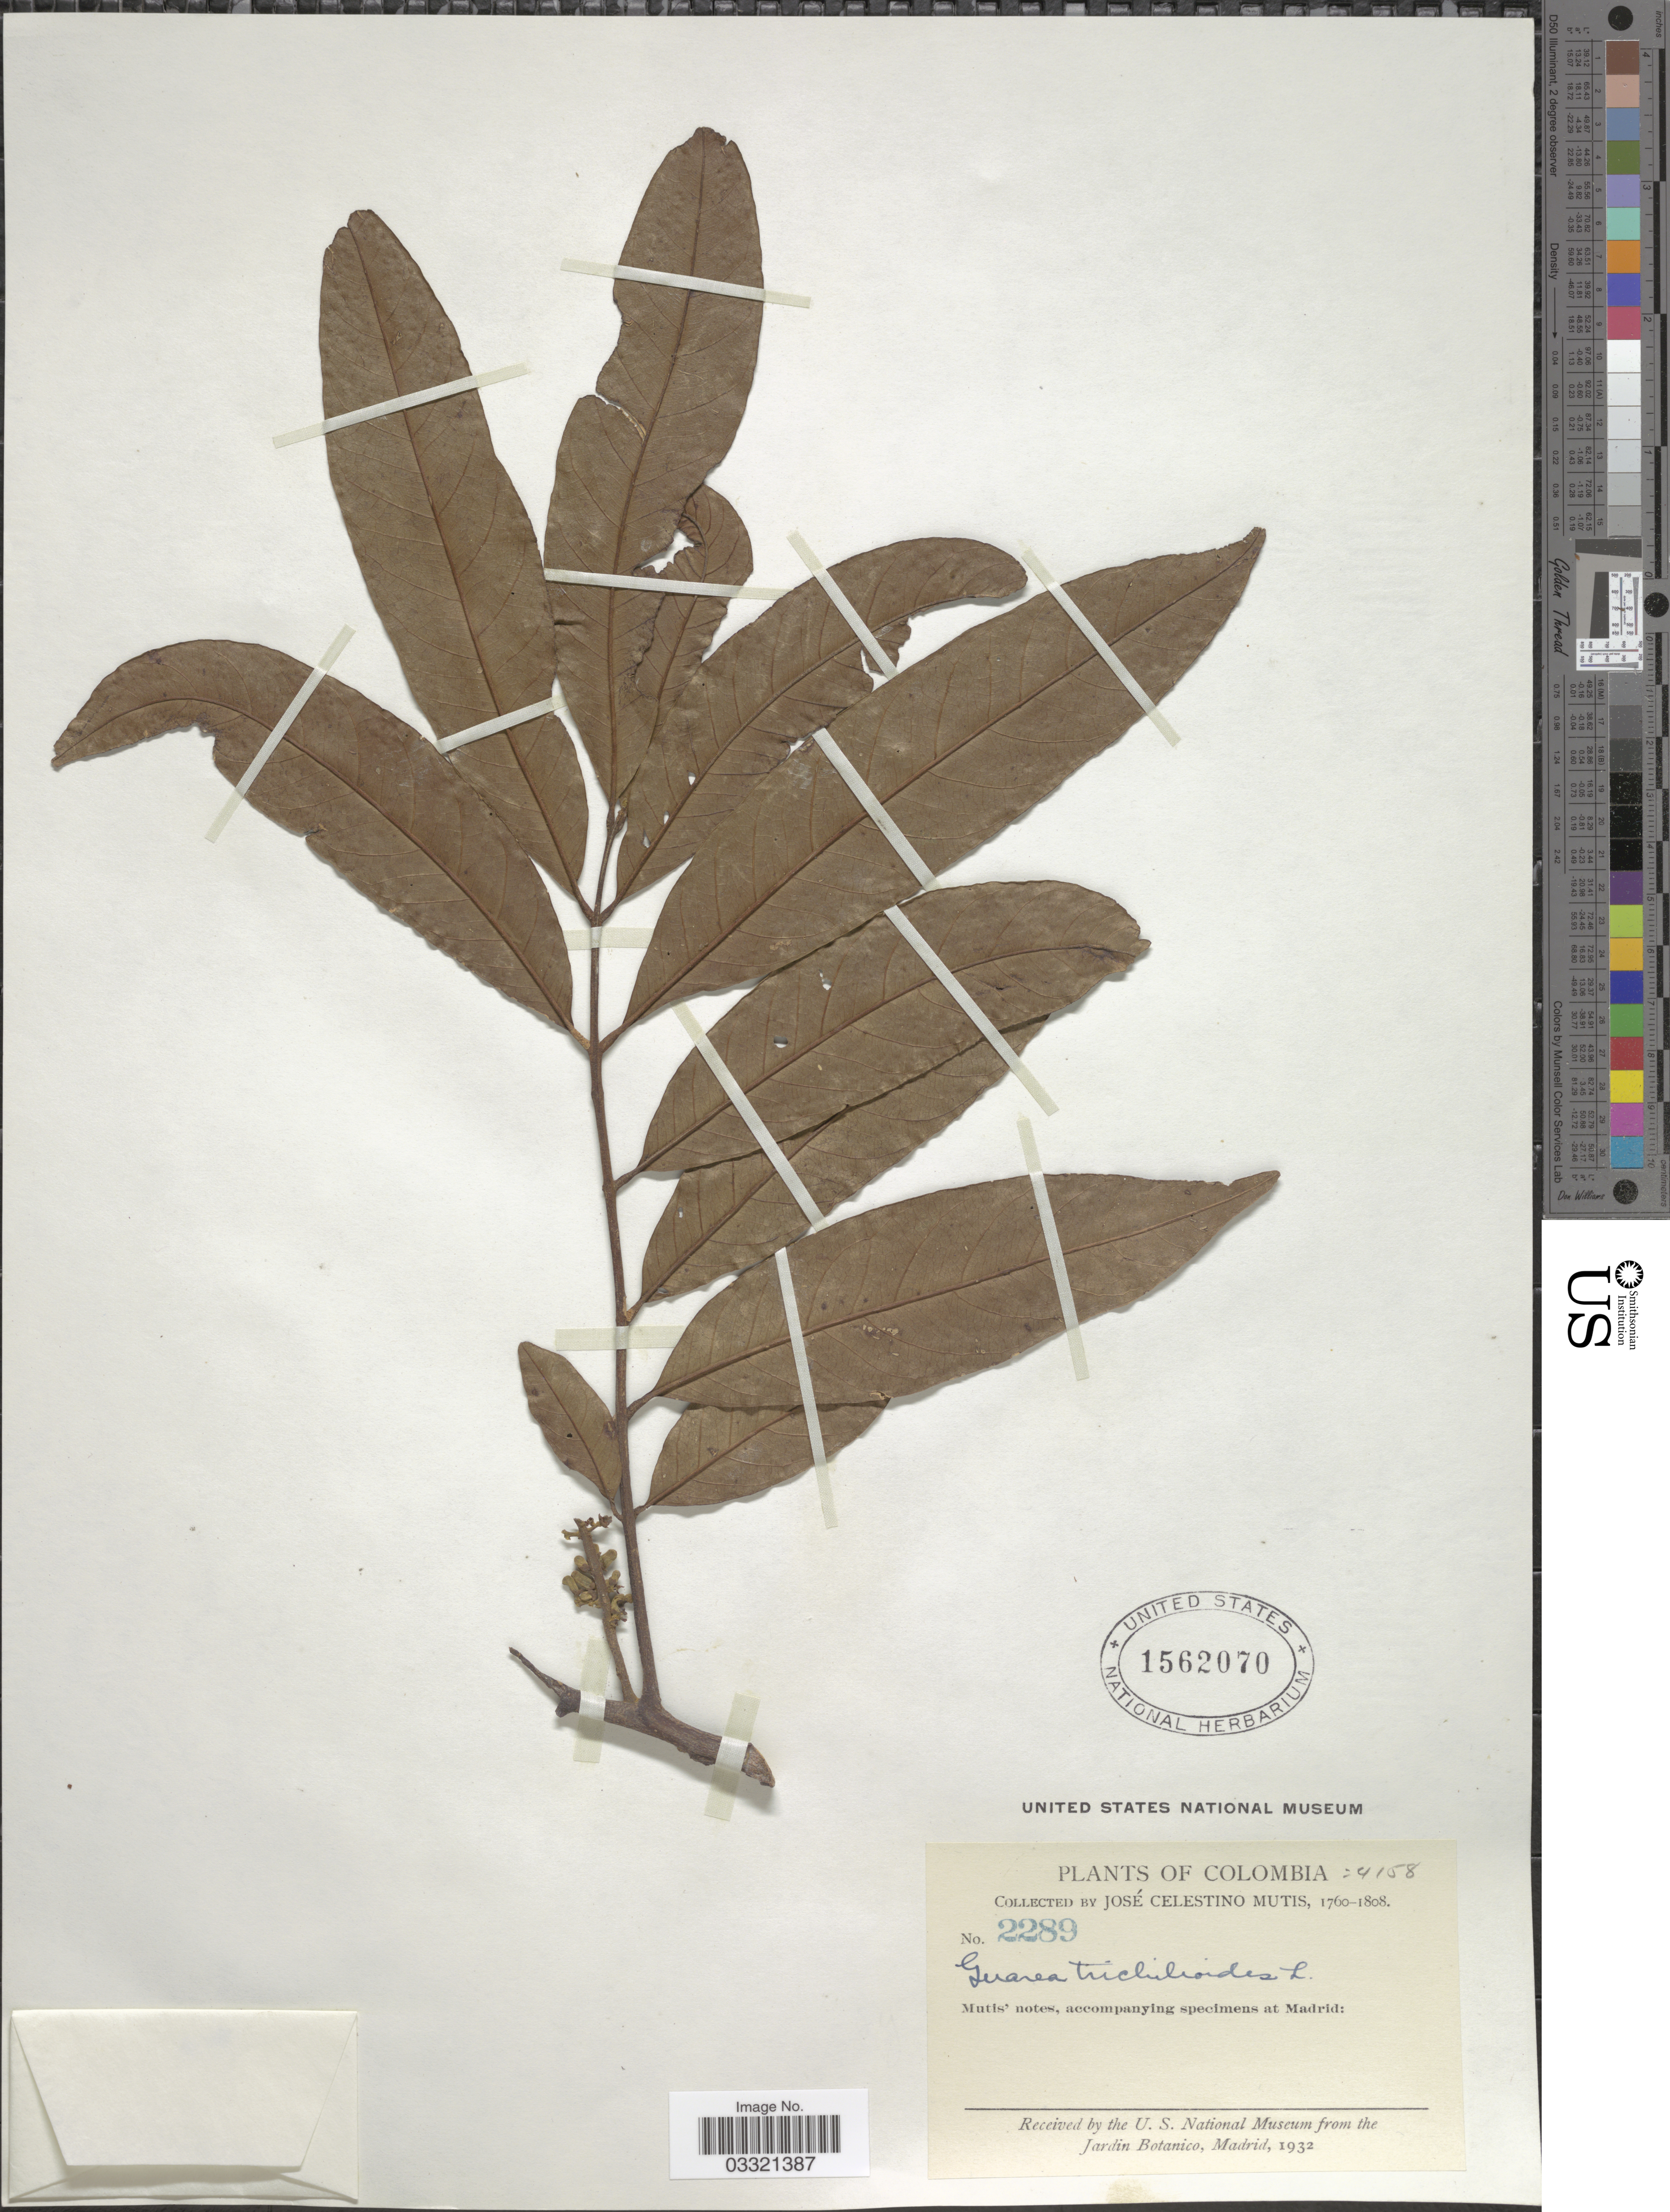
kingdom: Plantae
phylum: Tracheophyta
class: Magnoliopsida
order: Sapindales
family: Meliaceae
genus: Guarea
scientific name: Guarea guidonia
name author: (L.) Sleumer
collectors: J. C. B. Mutis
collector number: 2289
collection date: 1760/1808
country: Colombia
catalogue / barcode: US 1562070